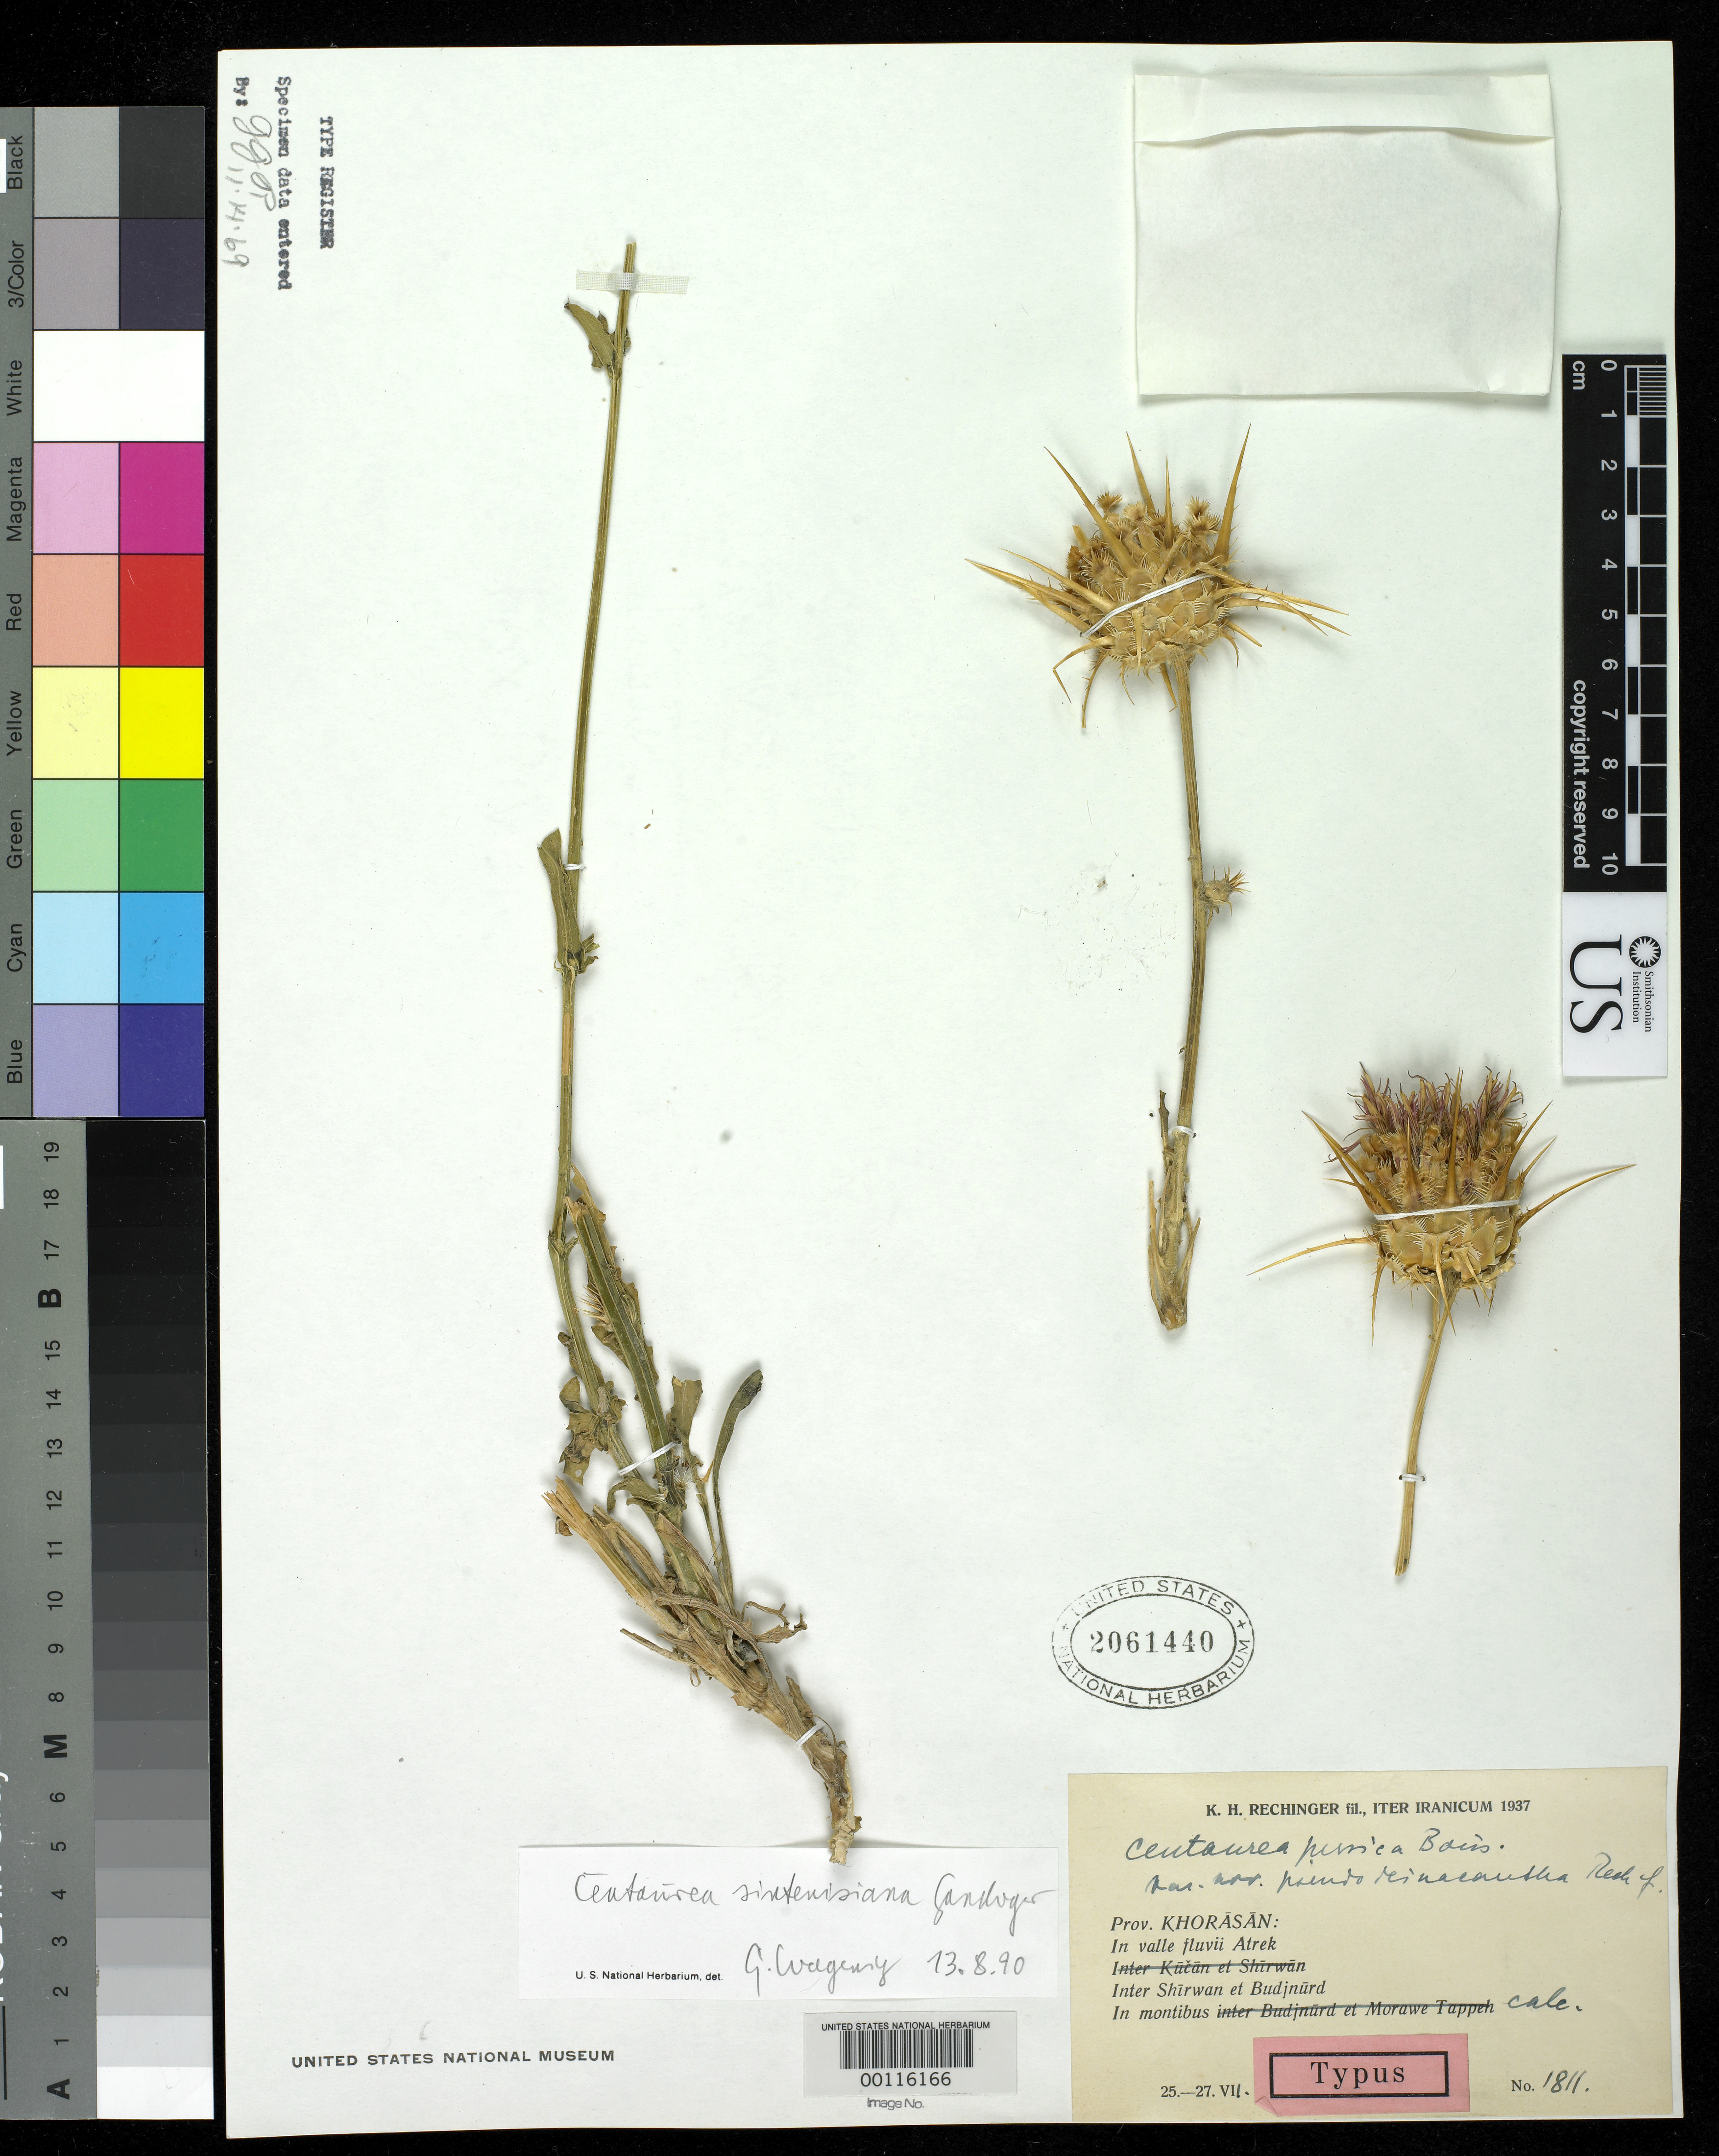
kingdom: Plantae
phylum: Tracheophyta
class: Magnoliopsida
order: Asterales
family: Asteraceae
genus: Centaurea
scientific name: Centaurea persica var. pseudodeinacantha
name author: Rech. f.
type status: Isotype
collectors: K. H. Rechinger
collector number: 1811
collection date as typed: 25 Jul 1937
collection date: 1937-07-25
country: Iran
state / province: Khorasan [obsolete]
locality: Between Shirwan and Budjnurd.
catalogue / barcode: US 2061440